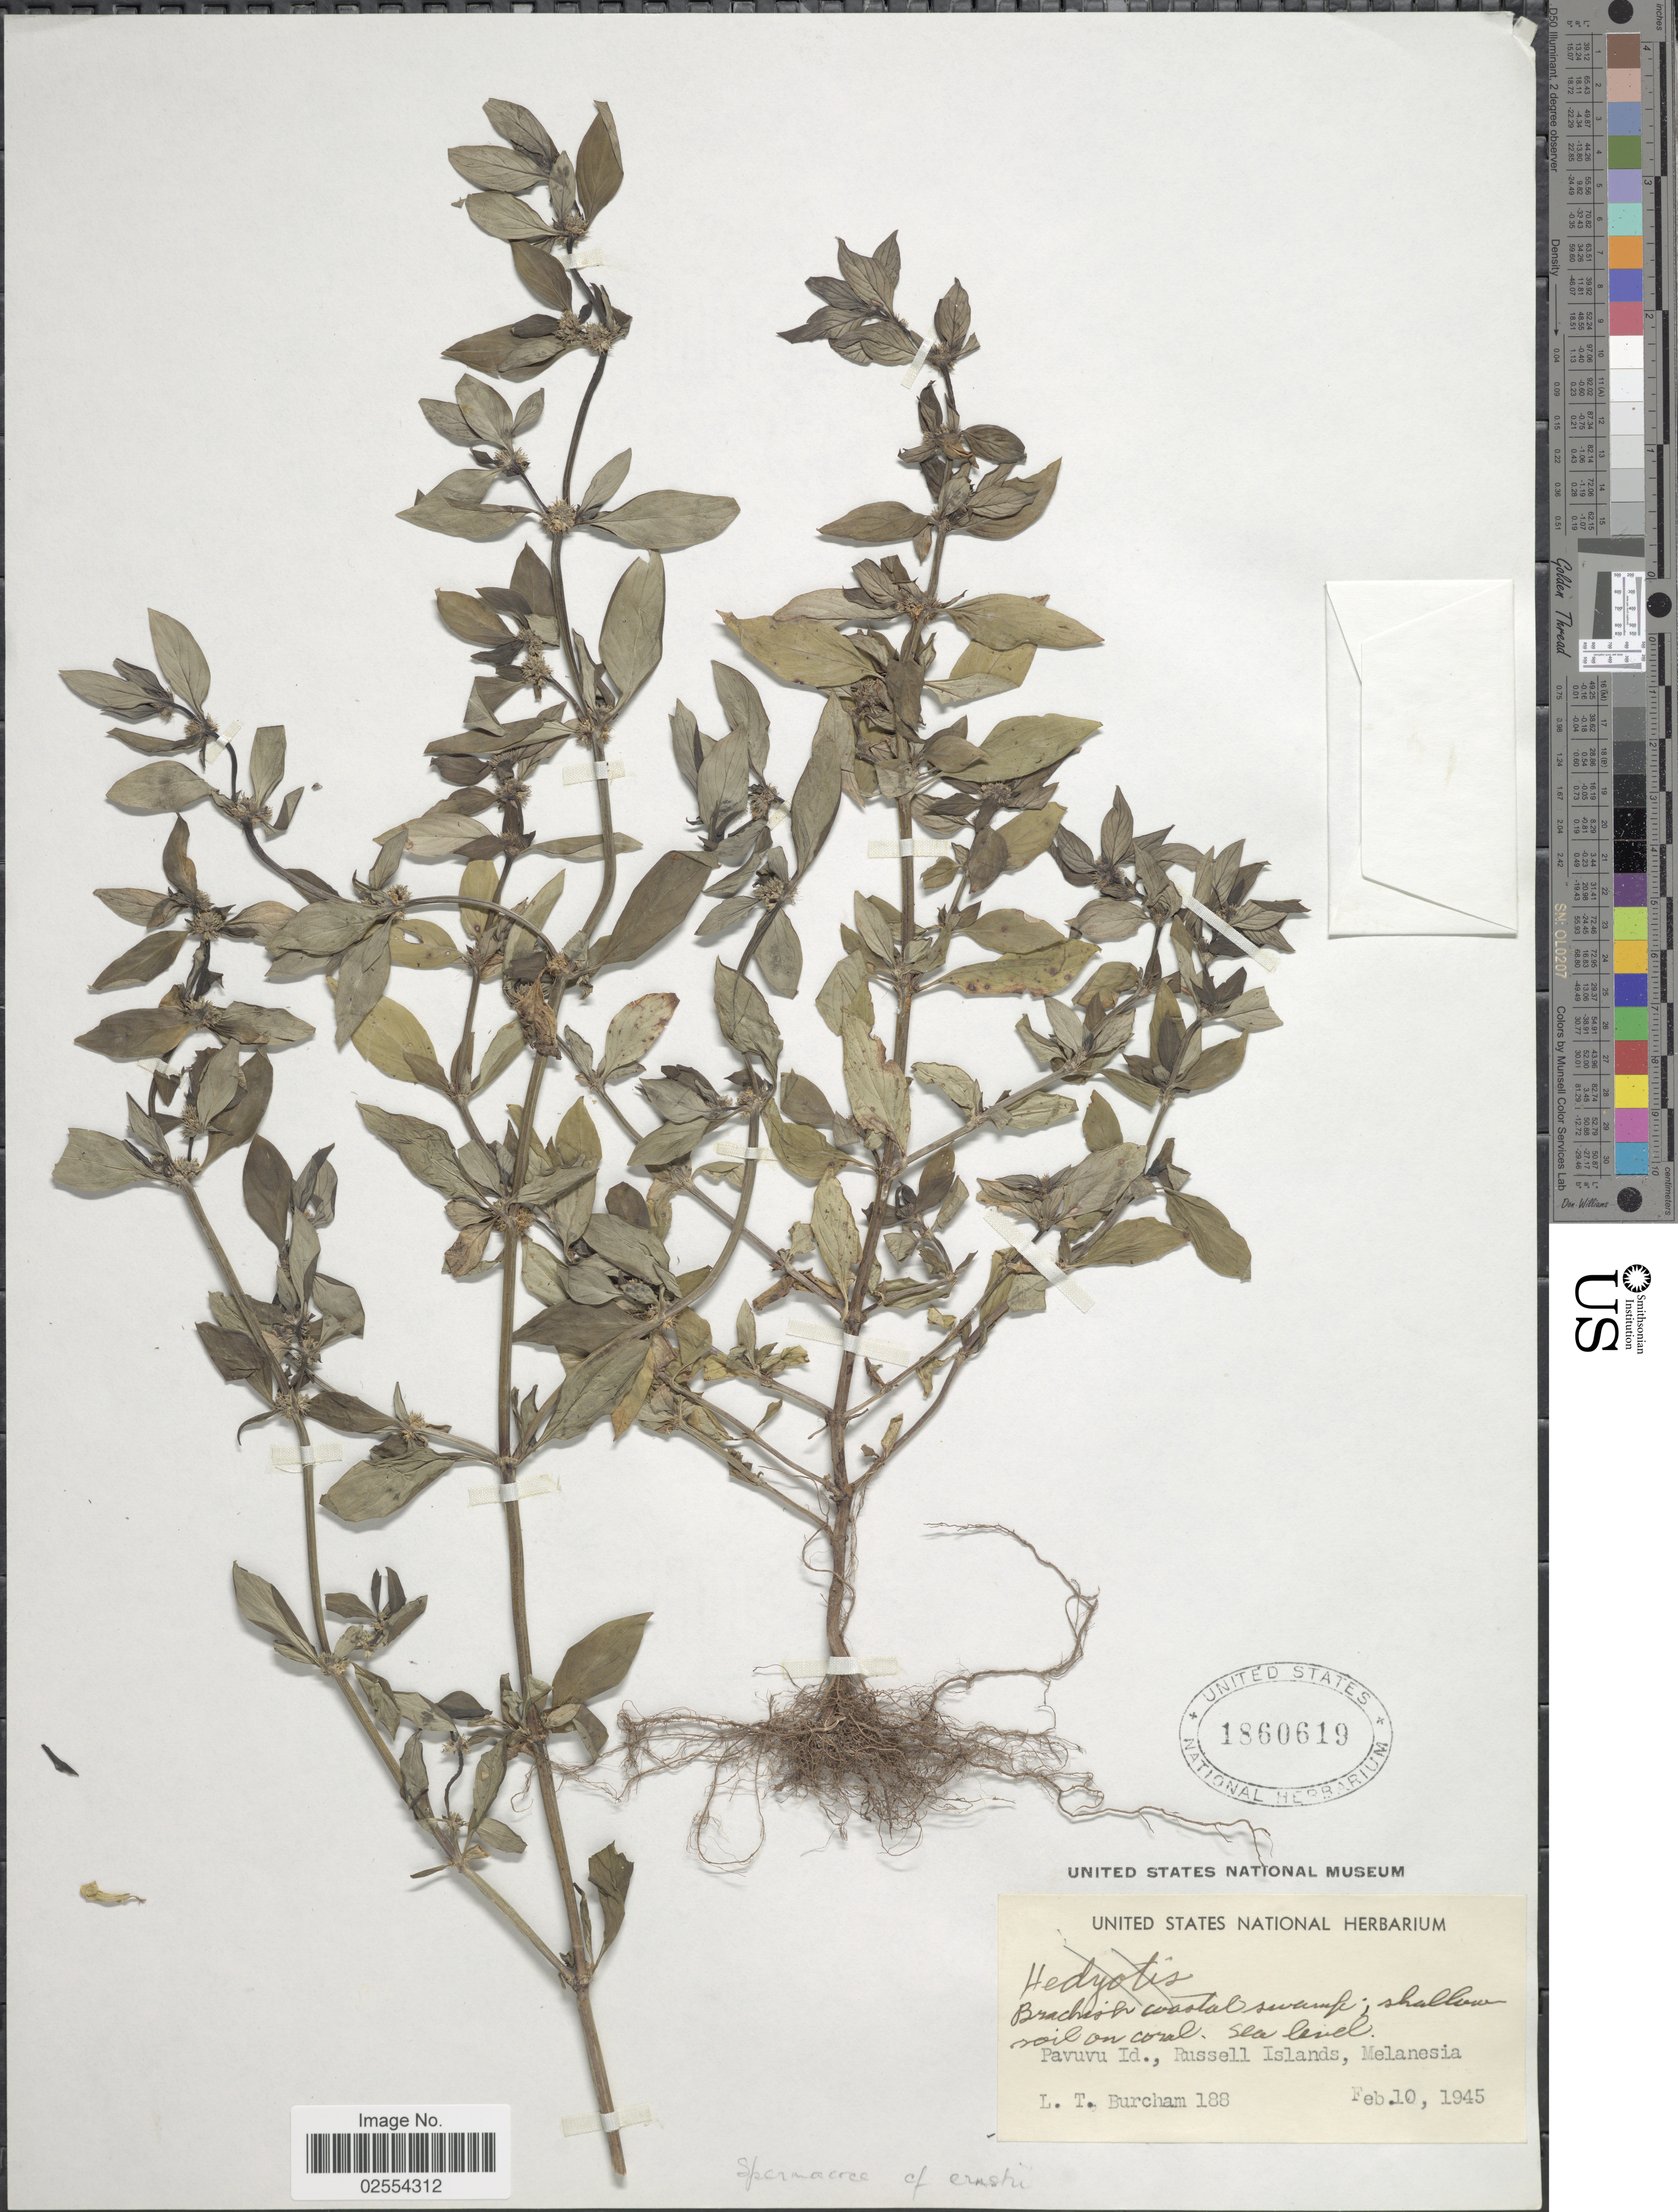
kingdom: Plantae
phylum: Tracheophyta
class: Magnoliopsida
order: Gentianales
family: Rubiaceae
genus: Spermacoce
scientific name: Spermacoce ernstii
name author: Fosberg & D.A. Powell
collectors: L. Burcham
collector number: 188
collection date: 1945-02-10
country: Solomon Islands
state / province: Solomon Islands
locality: Pavuvu Id., Russell Islands, Melanesia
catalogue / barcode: US 1860619